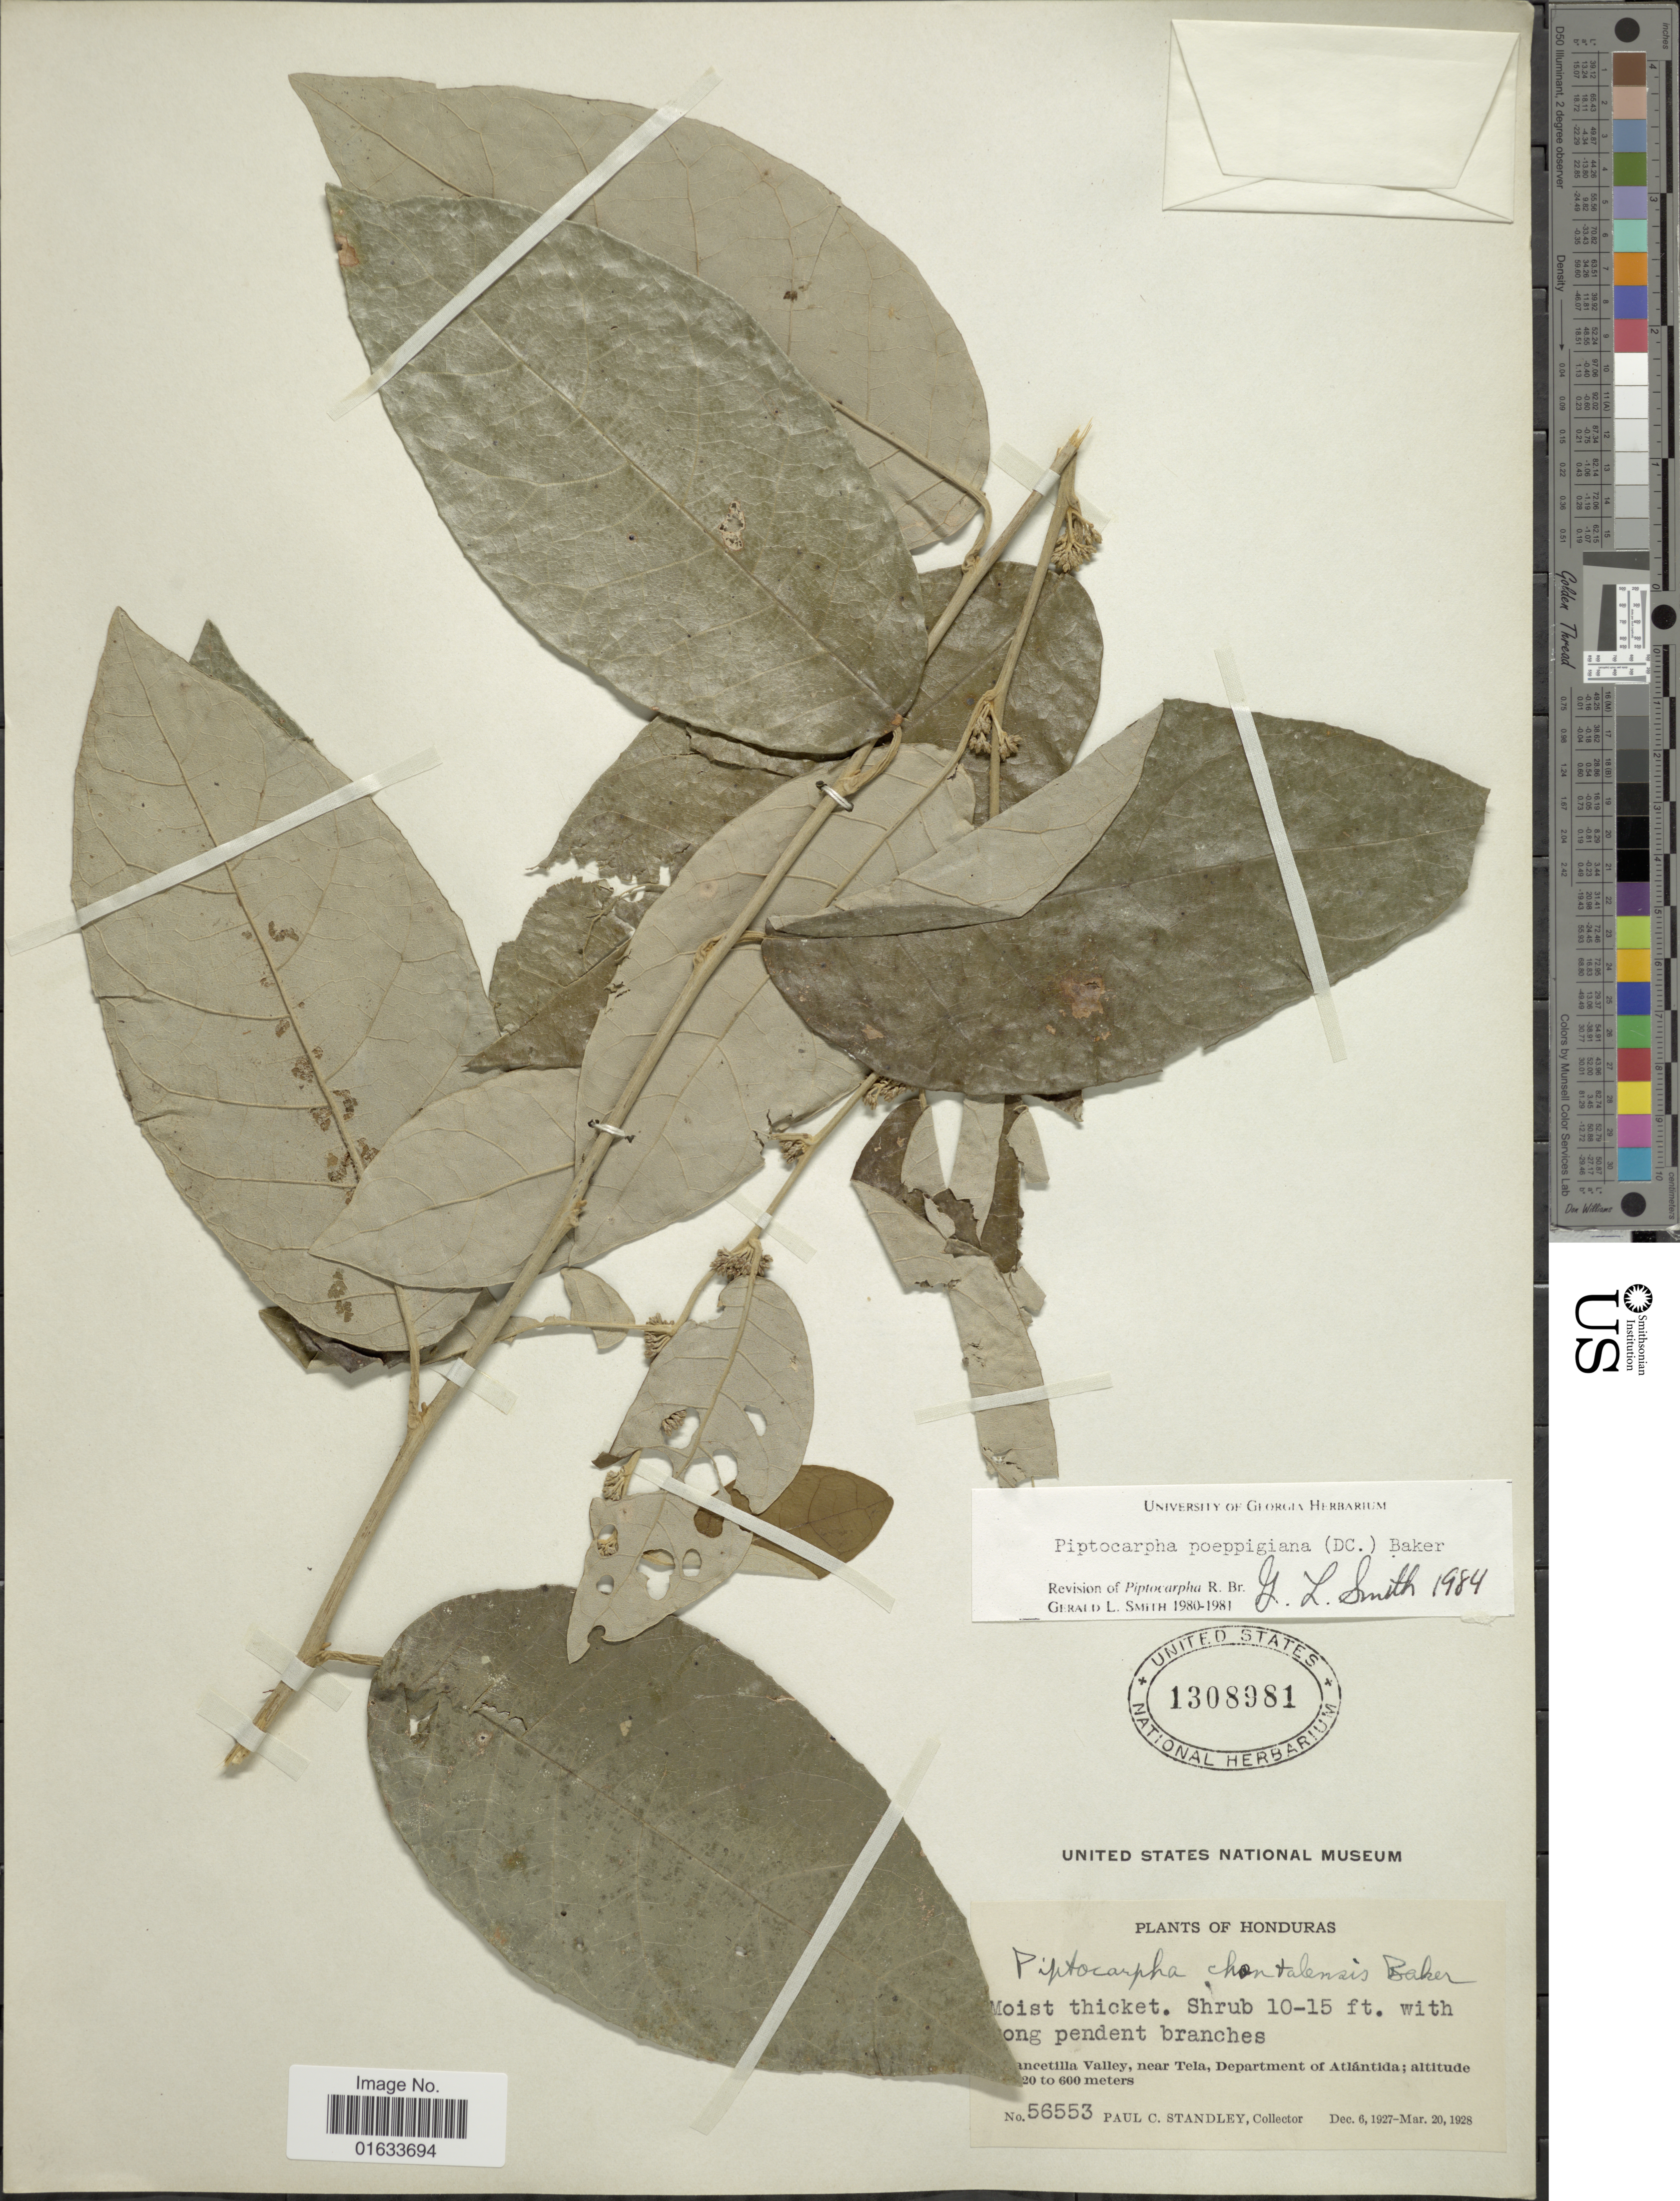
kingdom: Plantae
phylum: Tracheophyta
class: Magnoliopsida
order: Asterales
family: Asteraceae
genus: Piptocarpha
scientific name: Piptocarpha poeppigiana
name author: (DC.) Baker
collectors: P. C. Standley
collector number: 56553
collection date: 1927-12-06/1928-03-20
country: Honduras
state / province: Atlántida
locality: Lancetilla Valley, near Tela, Department of Atlántida.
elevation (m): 20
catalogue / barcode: US 1308981